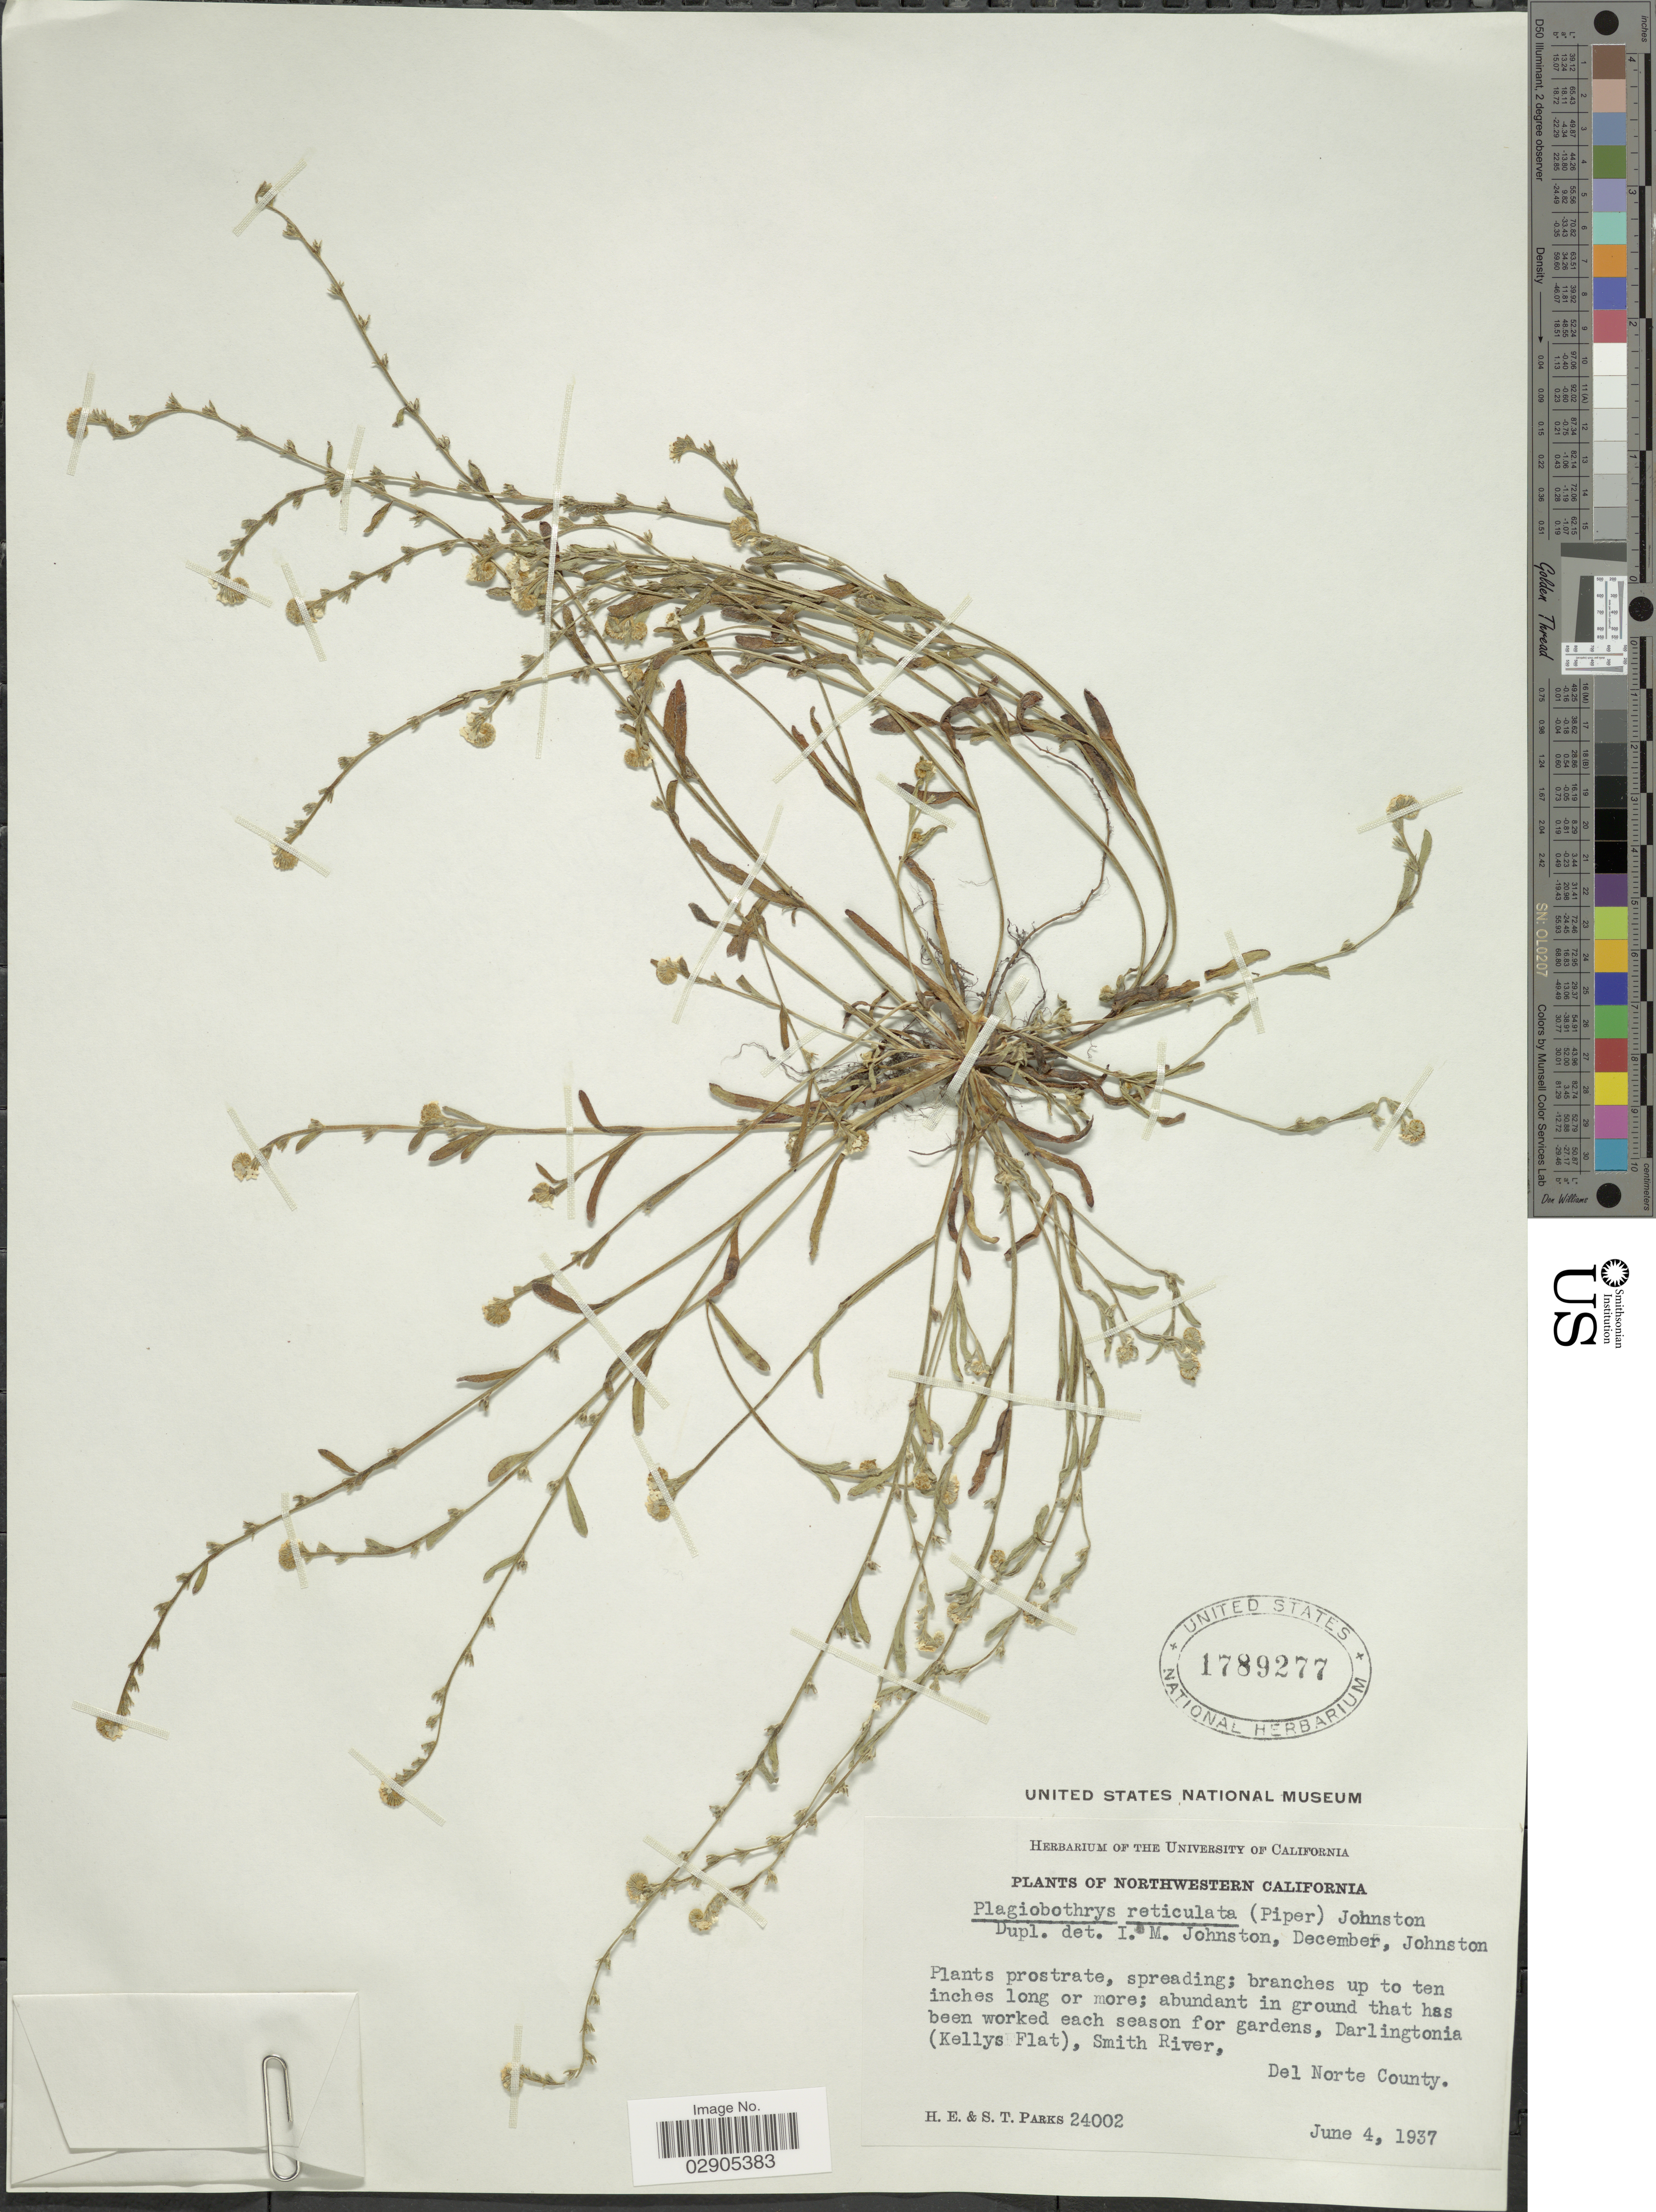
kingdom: Plantae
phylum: Tracheophyta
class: Magnoliopsida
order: Boraginales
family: Boraginaceae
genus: Allocarya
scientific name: Allocarya reticulata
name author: Piper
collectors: H. E. Parks & S. Parks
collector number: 24002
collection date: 1937-06-04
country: United States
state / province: California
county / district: Del Norte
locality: Northwestern California. Darlingtonia (Kelleys Flat), Smith River, Del Norte County.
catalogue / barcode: US 1789277